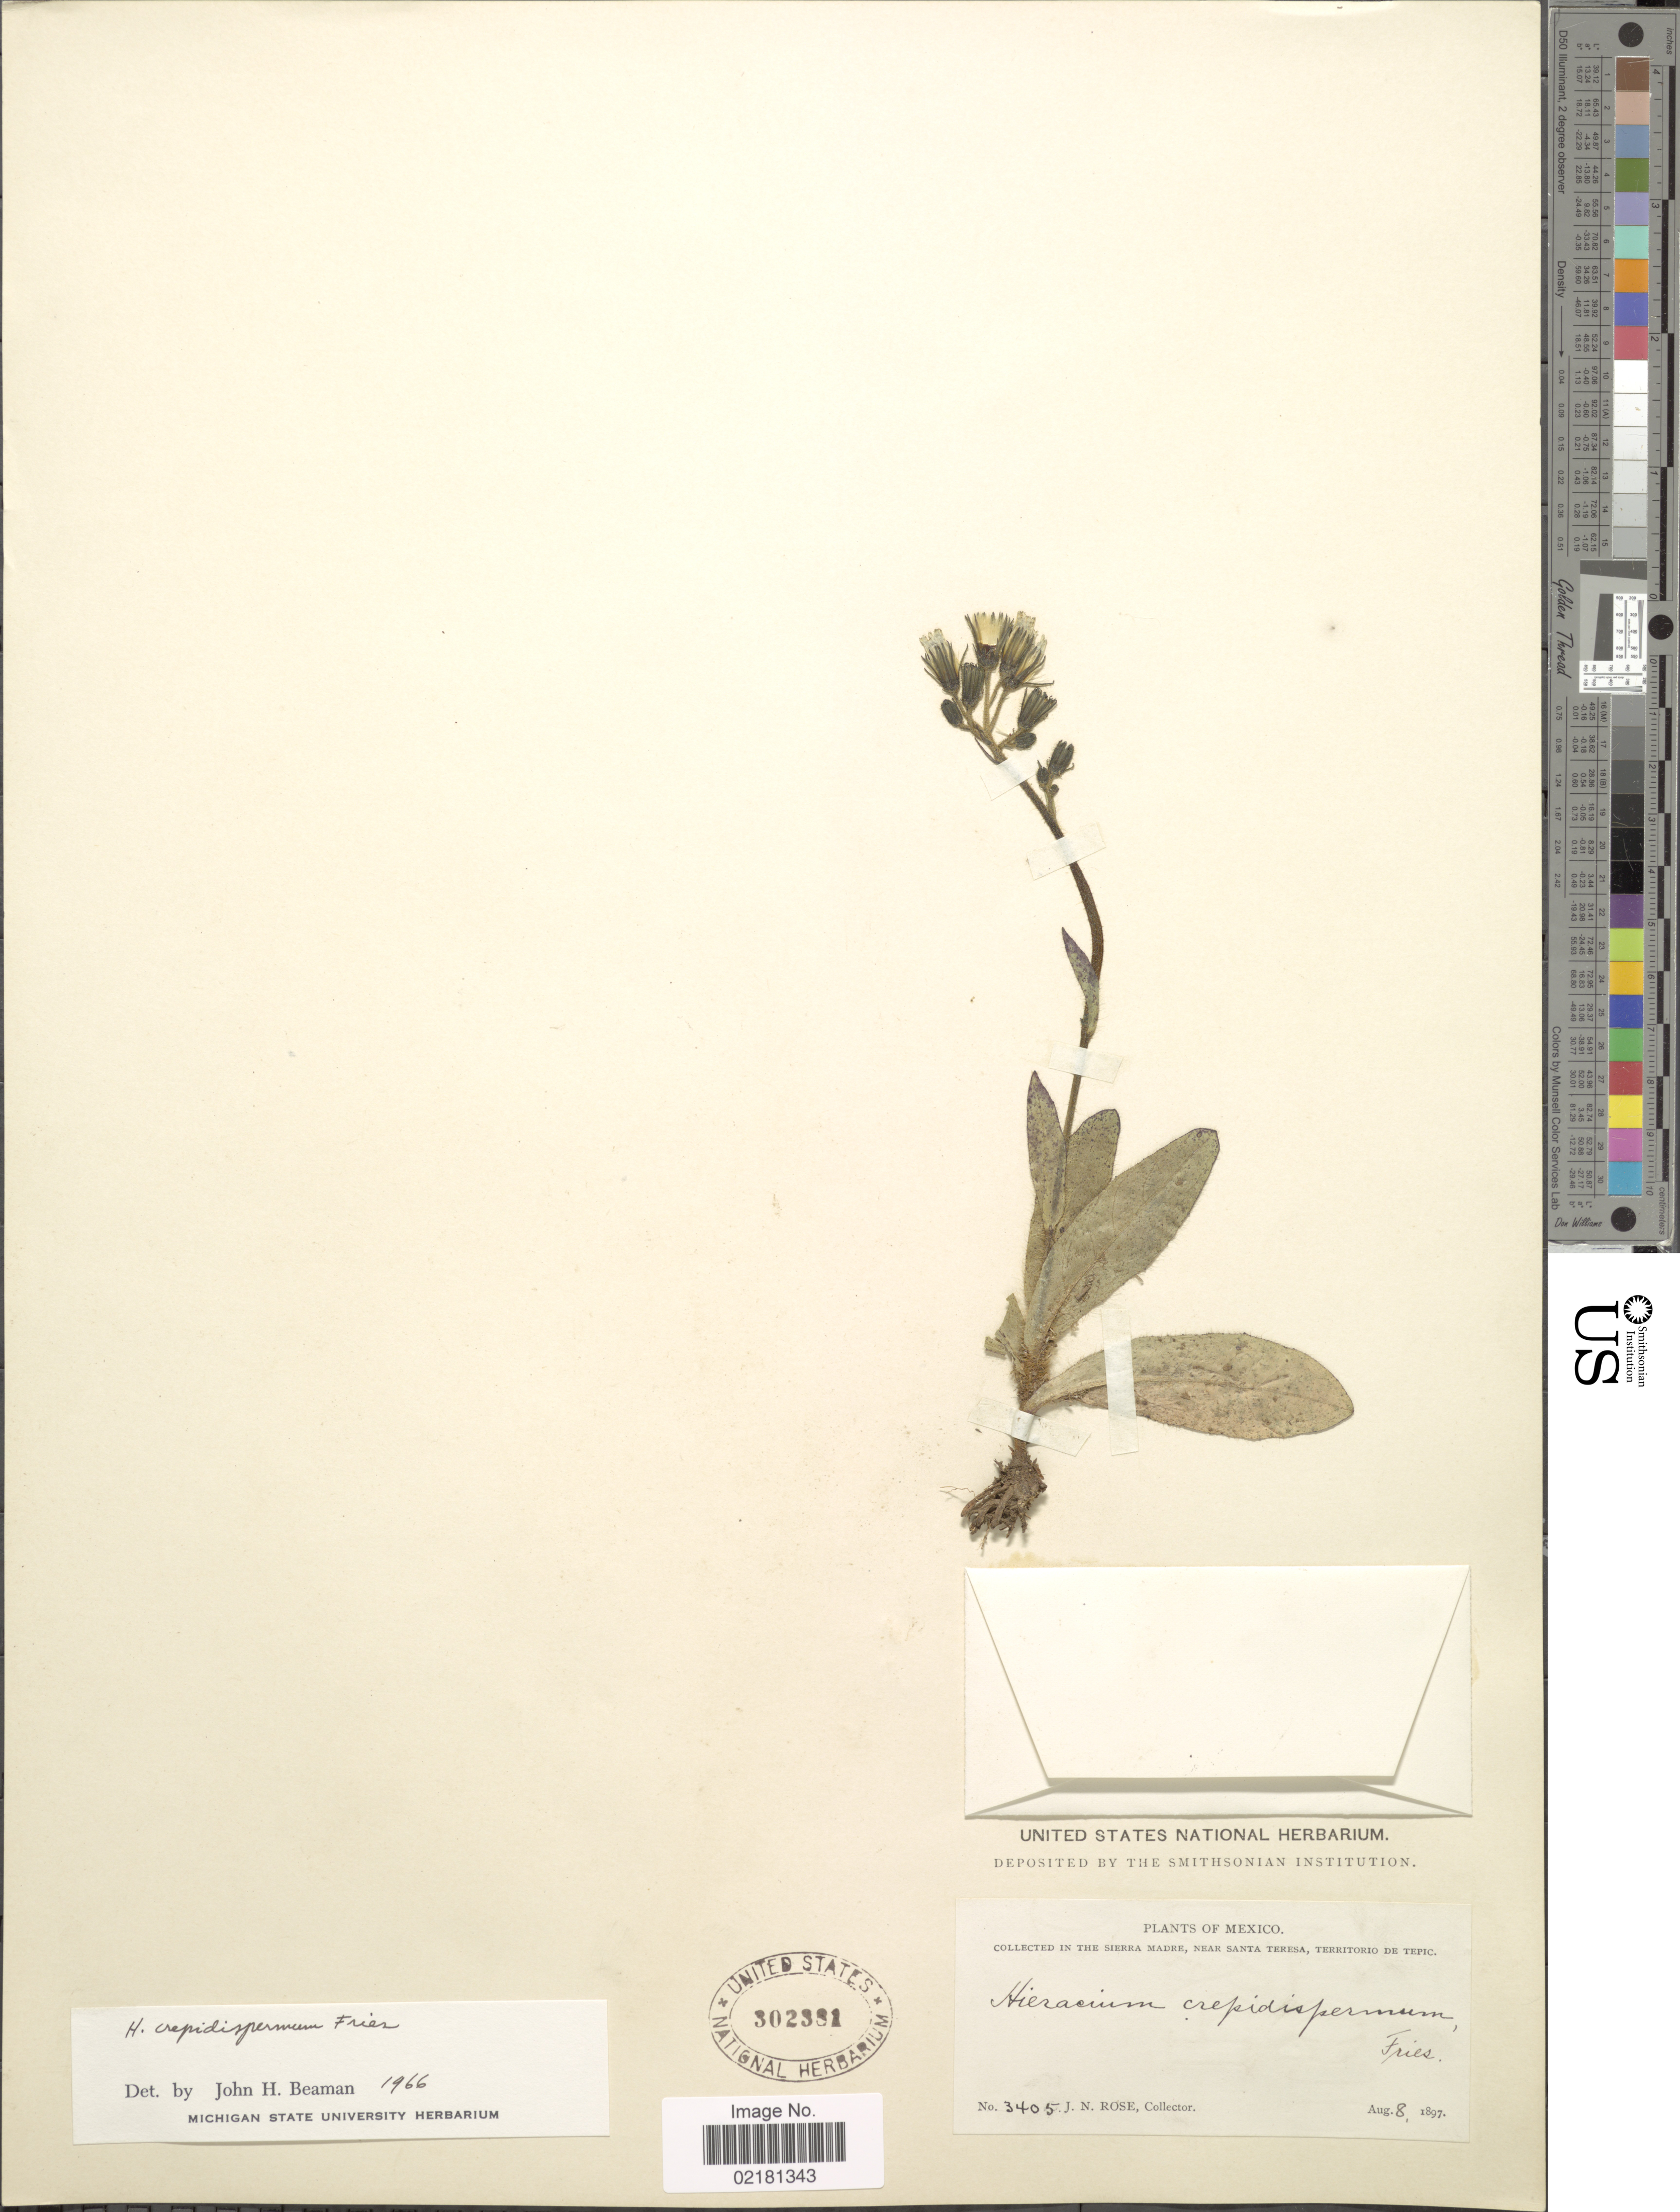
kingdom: Plantae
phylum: Tracheophyta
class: Magnoliopsida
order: Asterales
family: Asteraceae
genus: Hieracium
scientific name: Hieracium crepidispermum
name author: Fr.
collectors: J. N. Rose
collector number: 3405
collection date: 1897-08-08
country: Mexico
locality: In the Sierra Madre, near Santa Teresa, Territorio de Tepic.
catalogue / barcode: US 302381